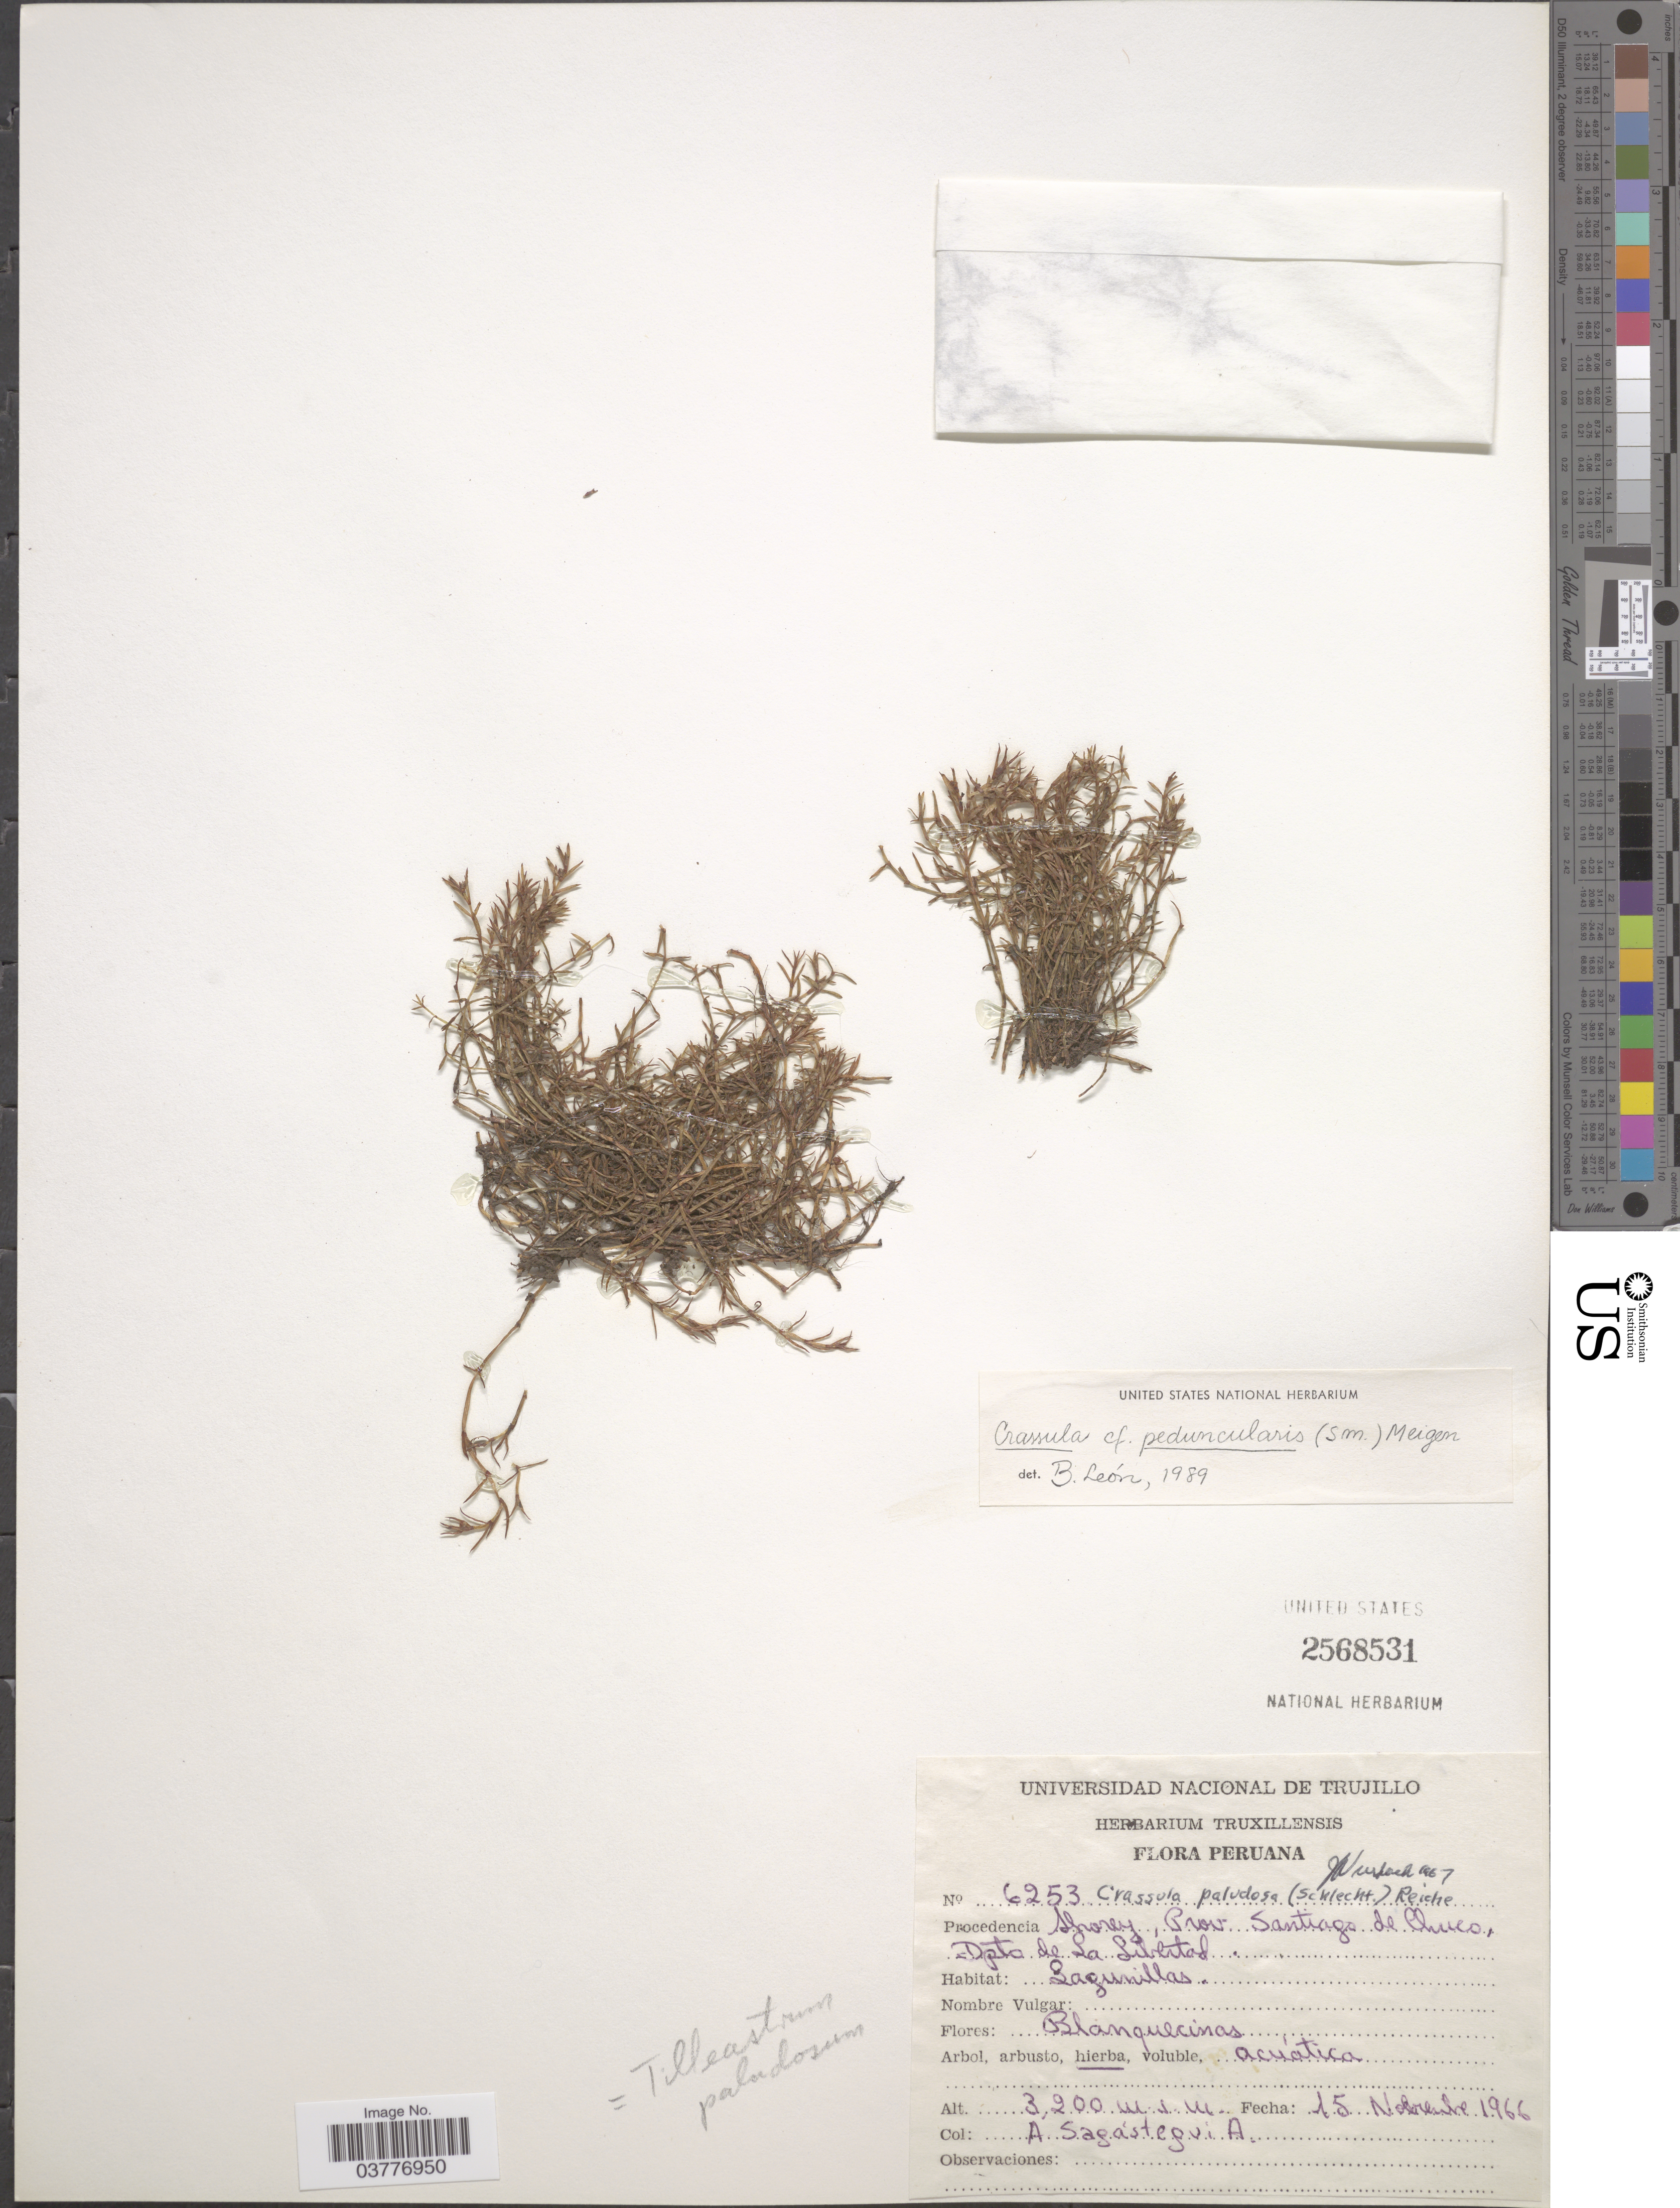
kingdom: Plantae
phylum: Tracheophyta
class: Magnoliopsida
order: Saxifragales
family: Crassulaceae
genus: Crassula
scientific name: Crassula peduncularis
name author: (Sm.) Cambess.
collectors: A. Sagástegui A.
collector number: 6253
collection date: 1966-11-15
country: Peru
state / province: La Libertad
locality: Procendencia Shores Prov. Santiago de Chuco, Dpto de La Libertad.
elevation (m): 3200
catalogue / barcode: US 2568531